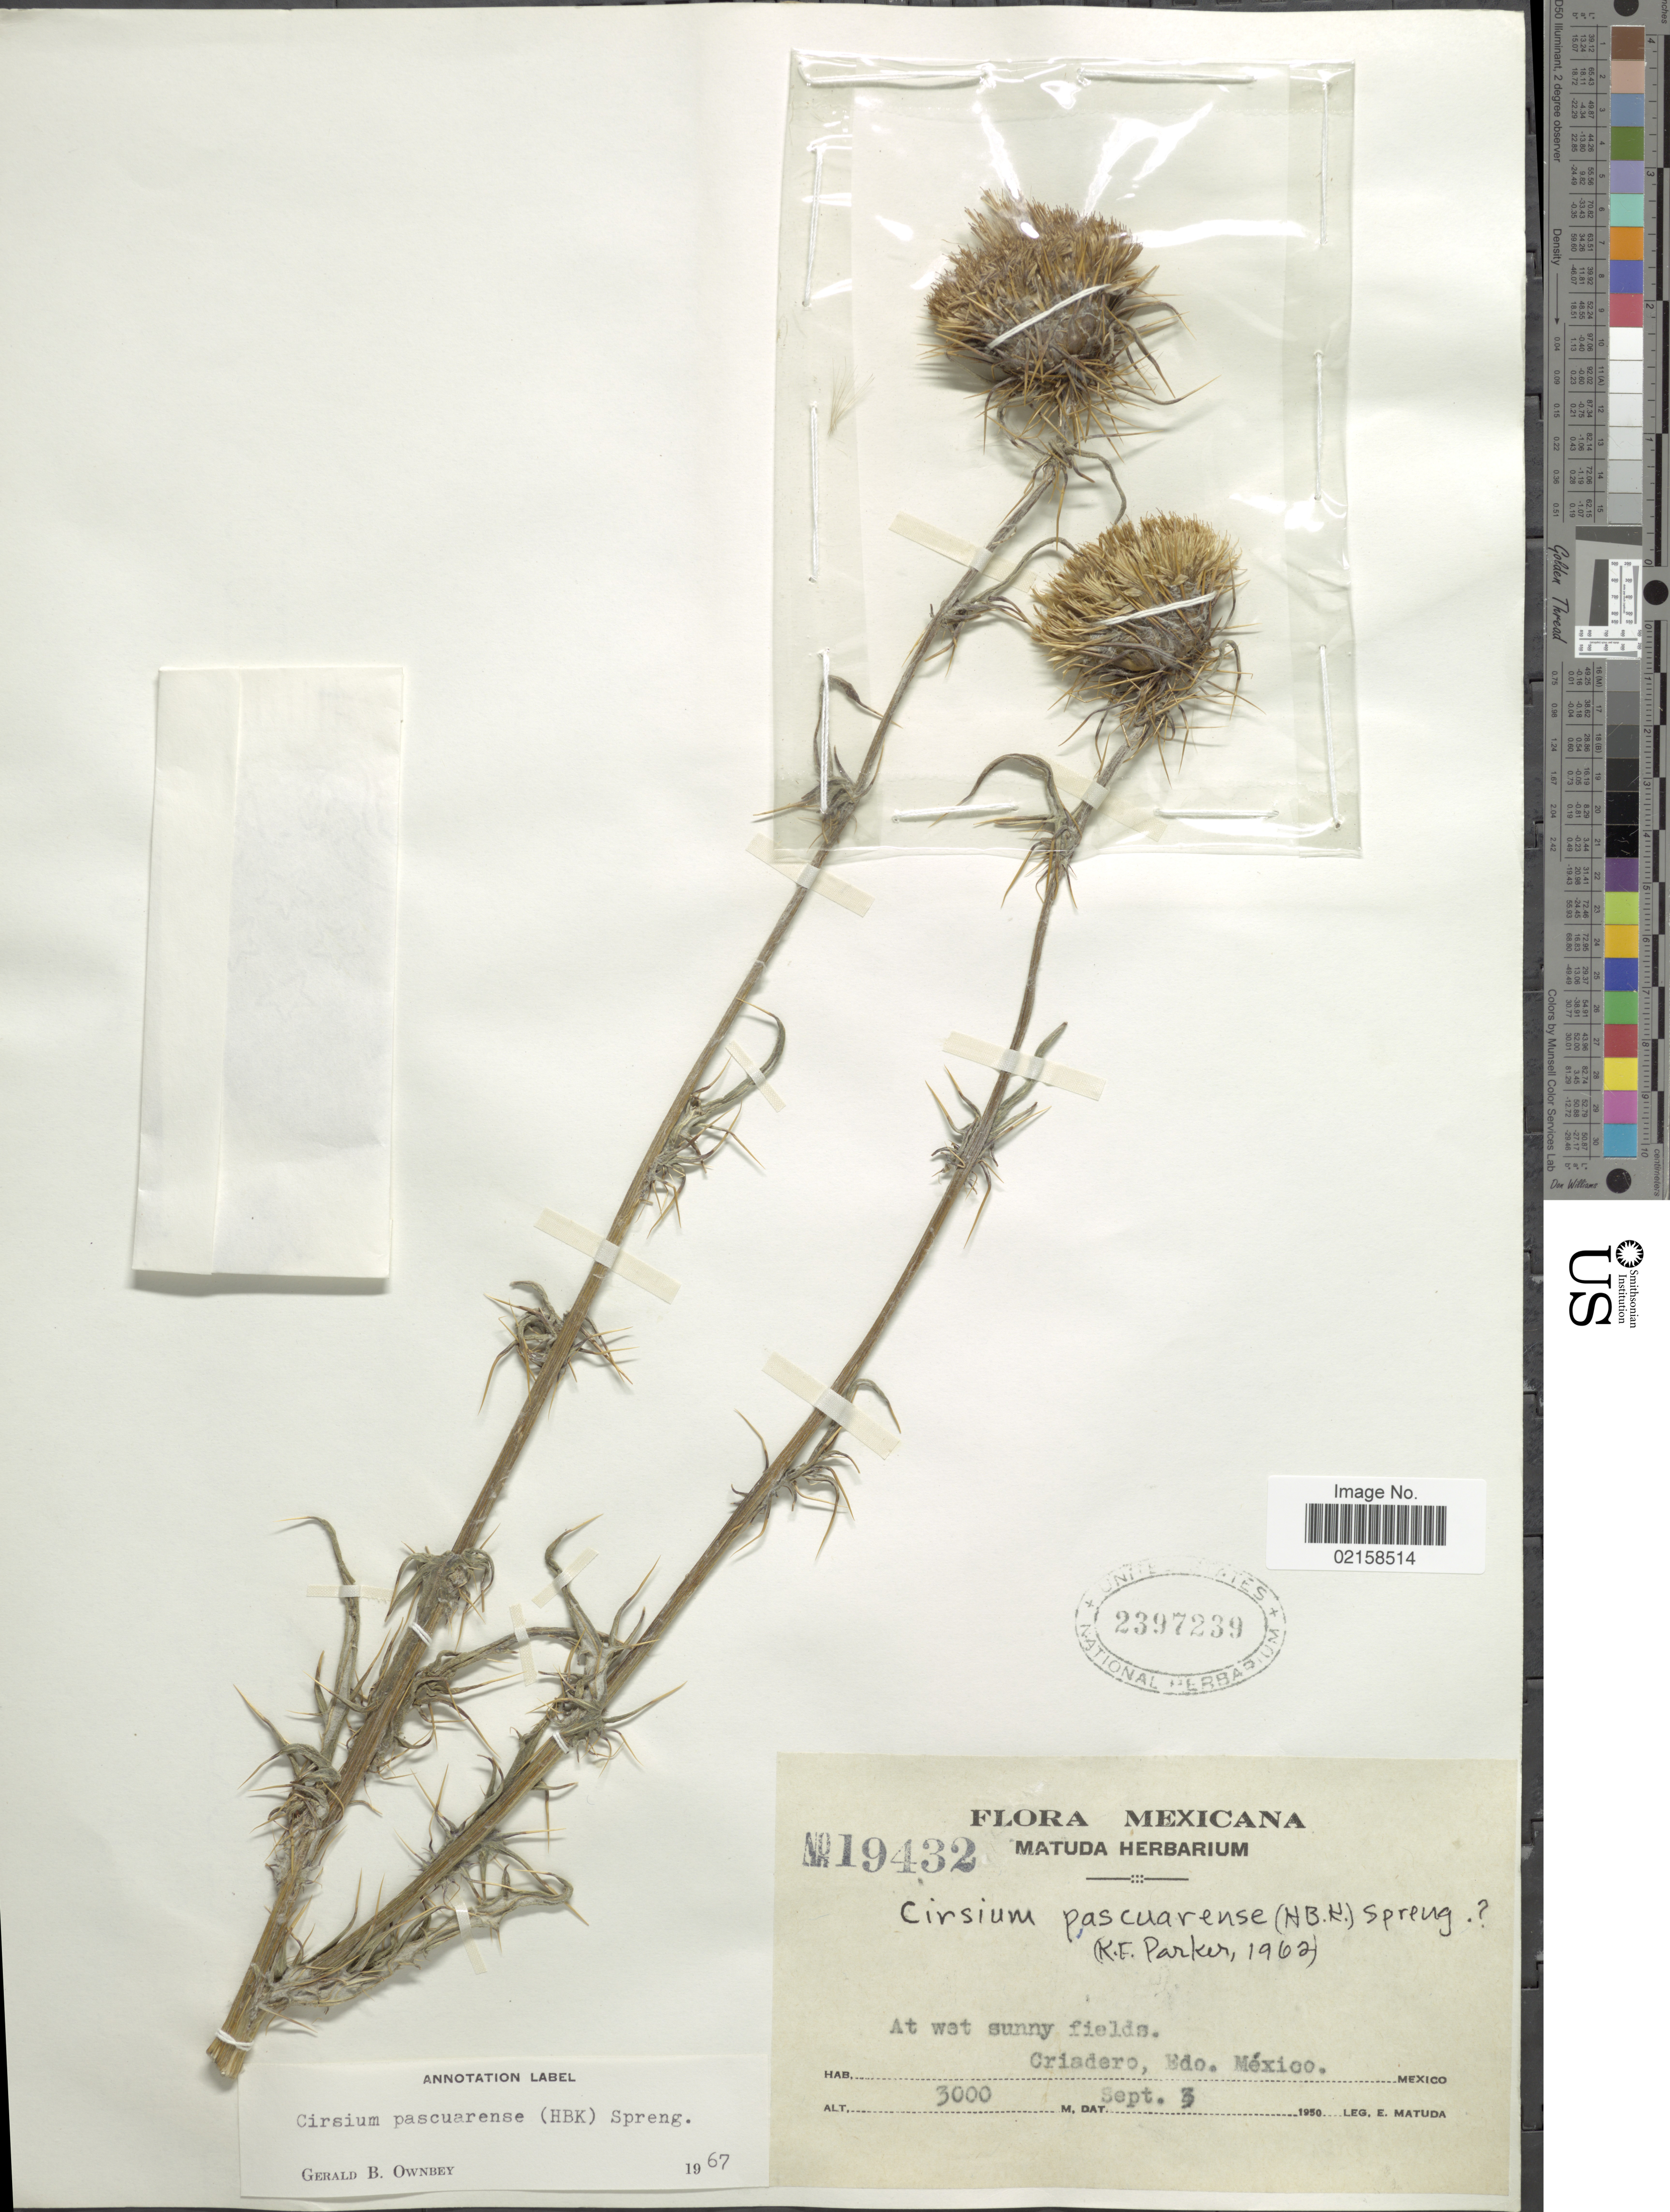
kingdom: Plantae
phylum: Tracheophyta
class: Magnoliopsida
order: Asterales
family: Asteraceae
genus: Cirsium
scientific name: Cirsium pascuarense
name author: (Kunth) Spreng.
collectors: E. Matuda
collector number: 19432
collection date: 1950-09-03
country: Mexico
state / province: México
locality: At wet sunny fields, Criadero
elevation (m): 3000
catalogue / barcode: US 2397239